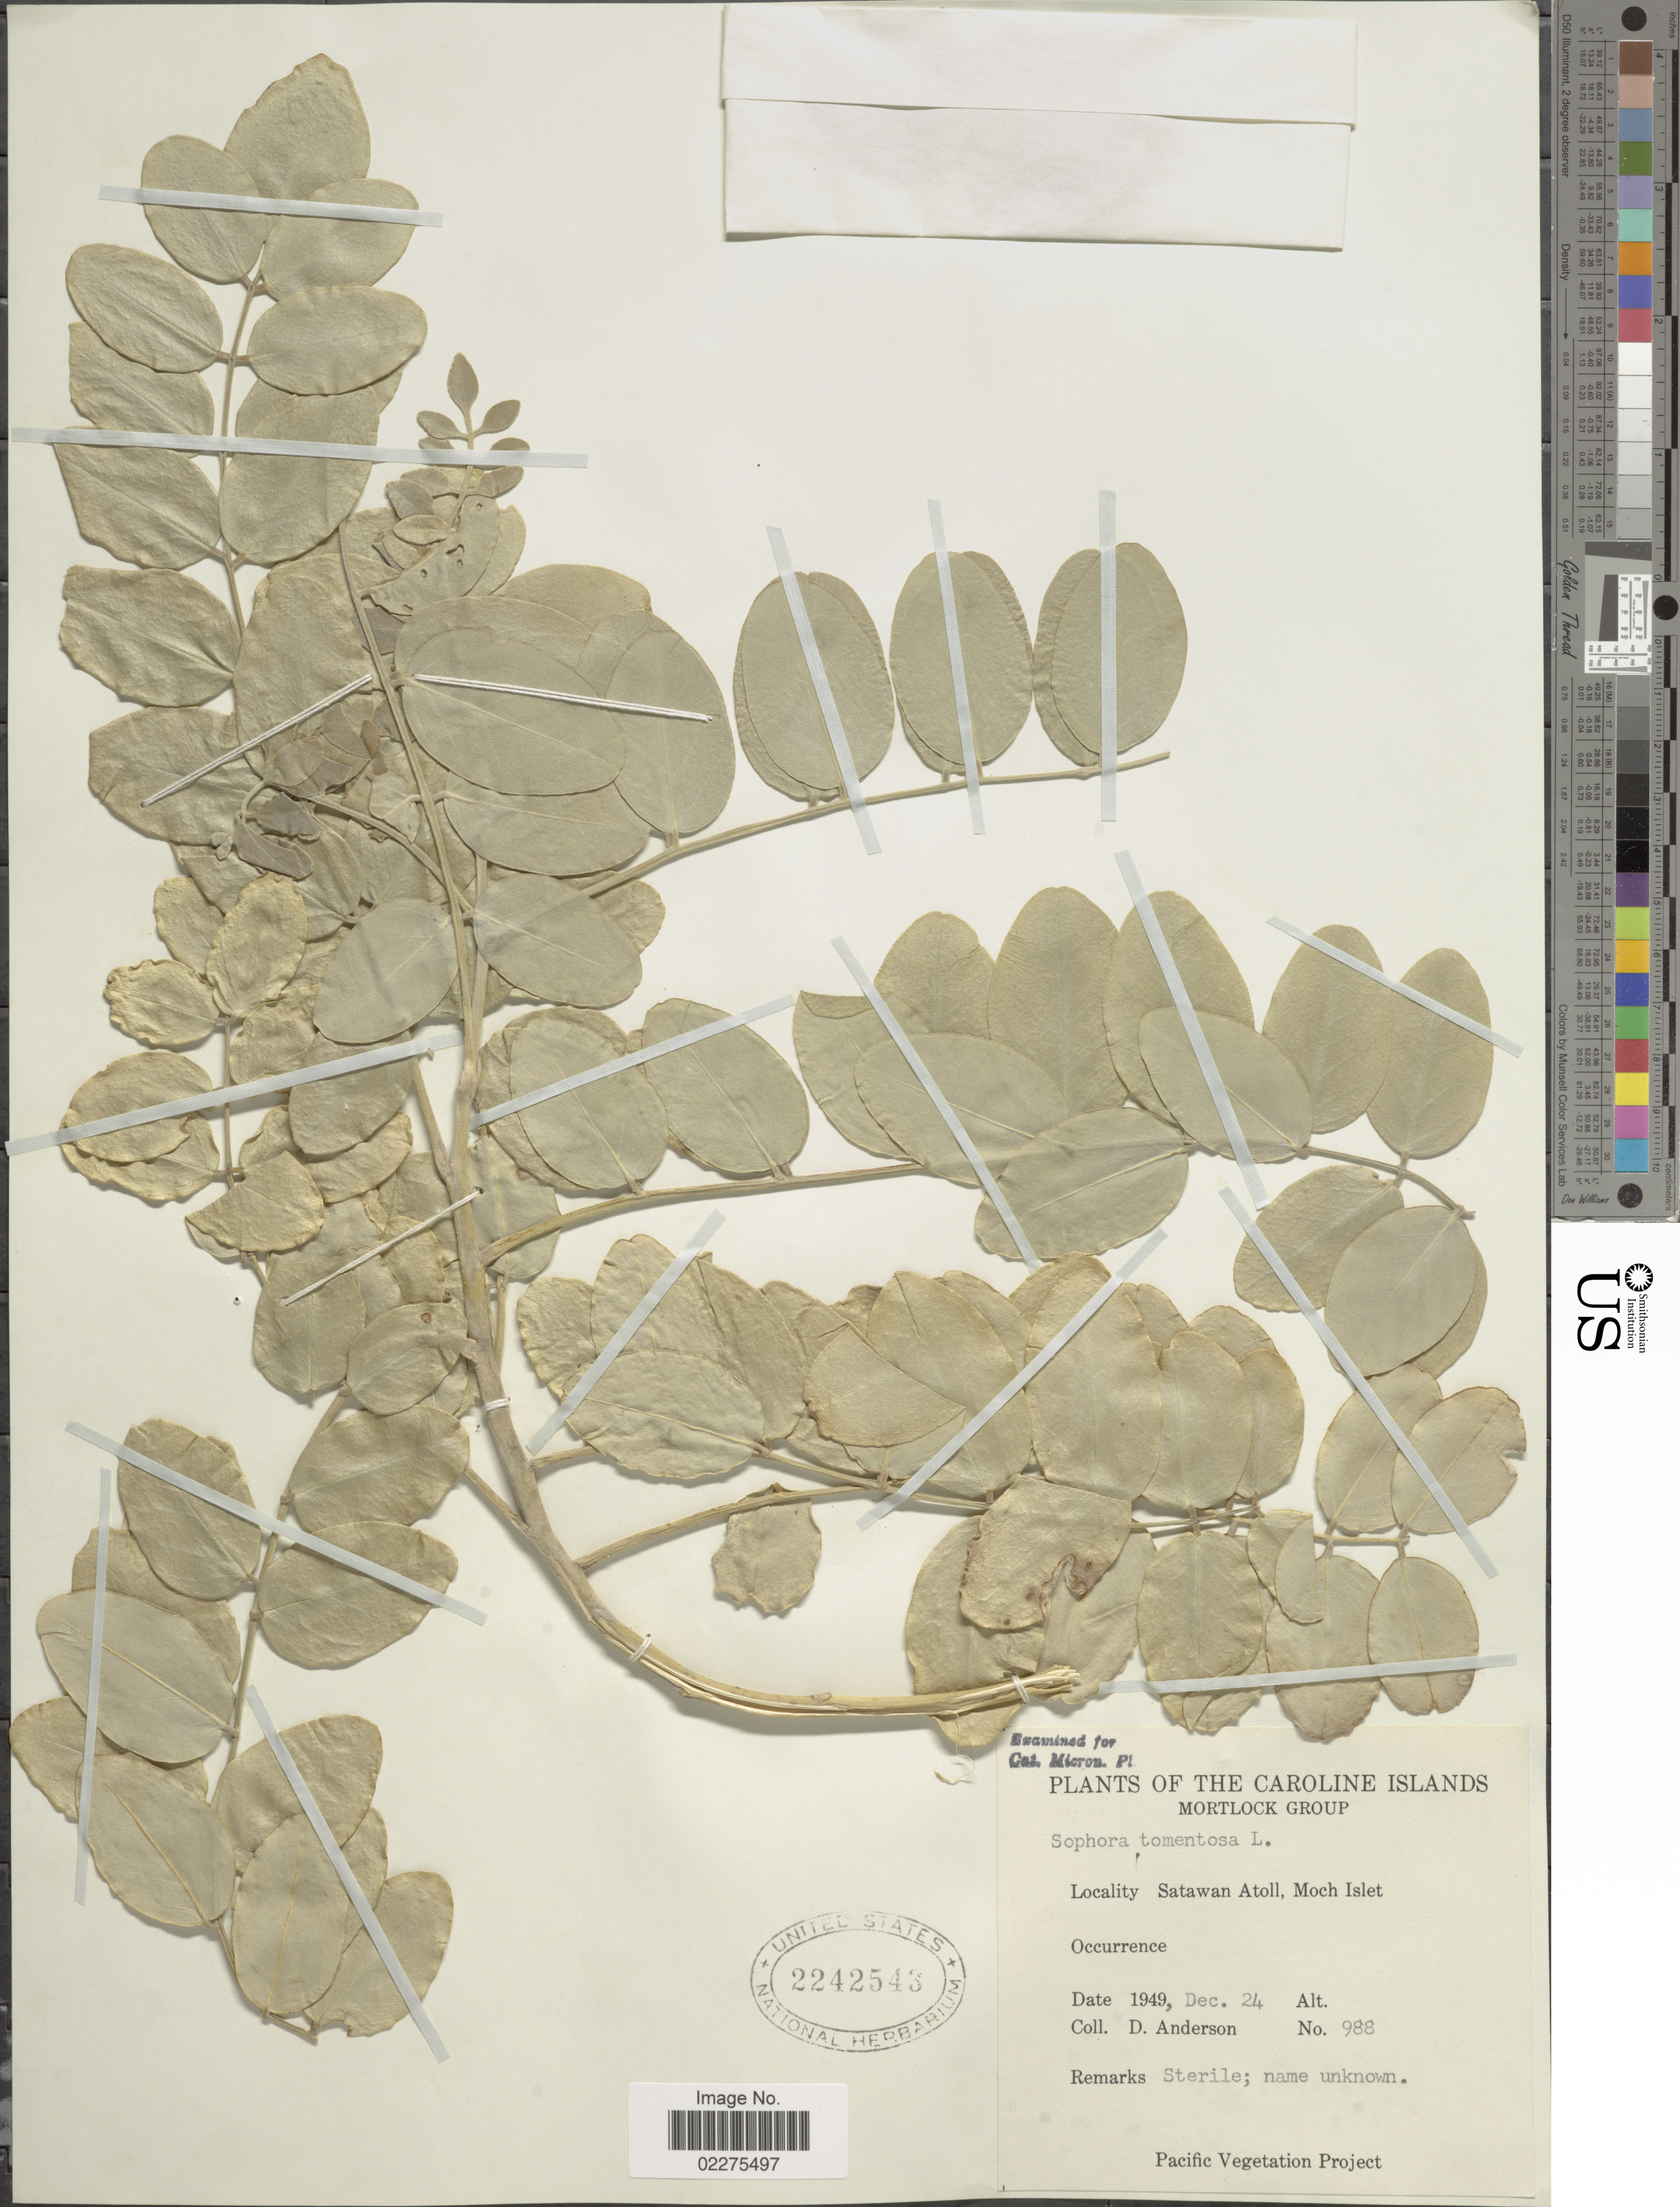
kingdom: Plantae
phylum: Tracheophyta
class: Magnoliopsida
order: Fabales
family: Fabaceae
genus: Sophora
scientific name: Sophora tomentosa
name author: L.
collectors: D. Anderson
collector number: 988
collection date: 1949-12-24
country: Micronesia, Federated States of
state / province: Truk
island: Satawan Atoll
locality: Mortlock Group. Satawan Atoll, Moch Islet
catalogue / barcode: US 2242543